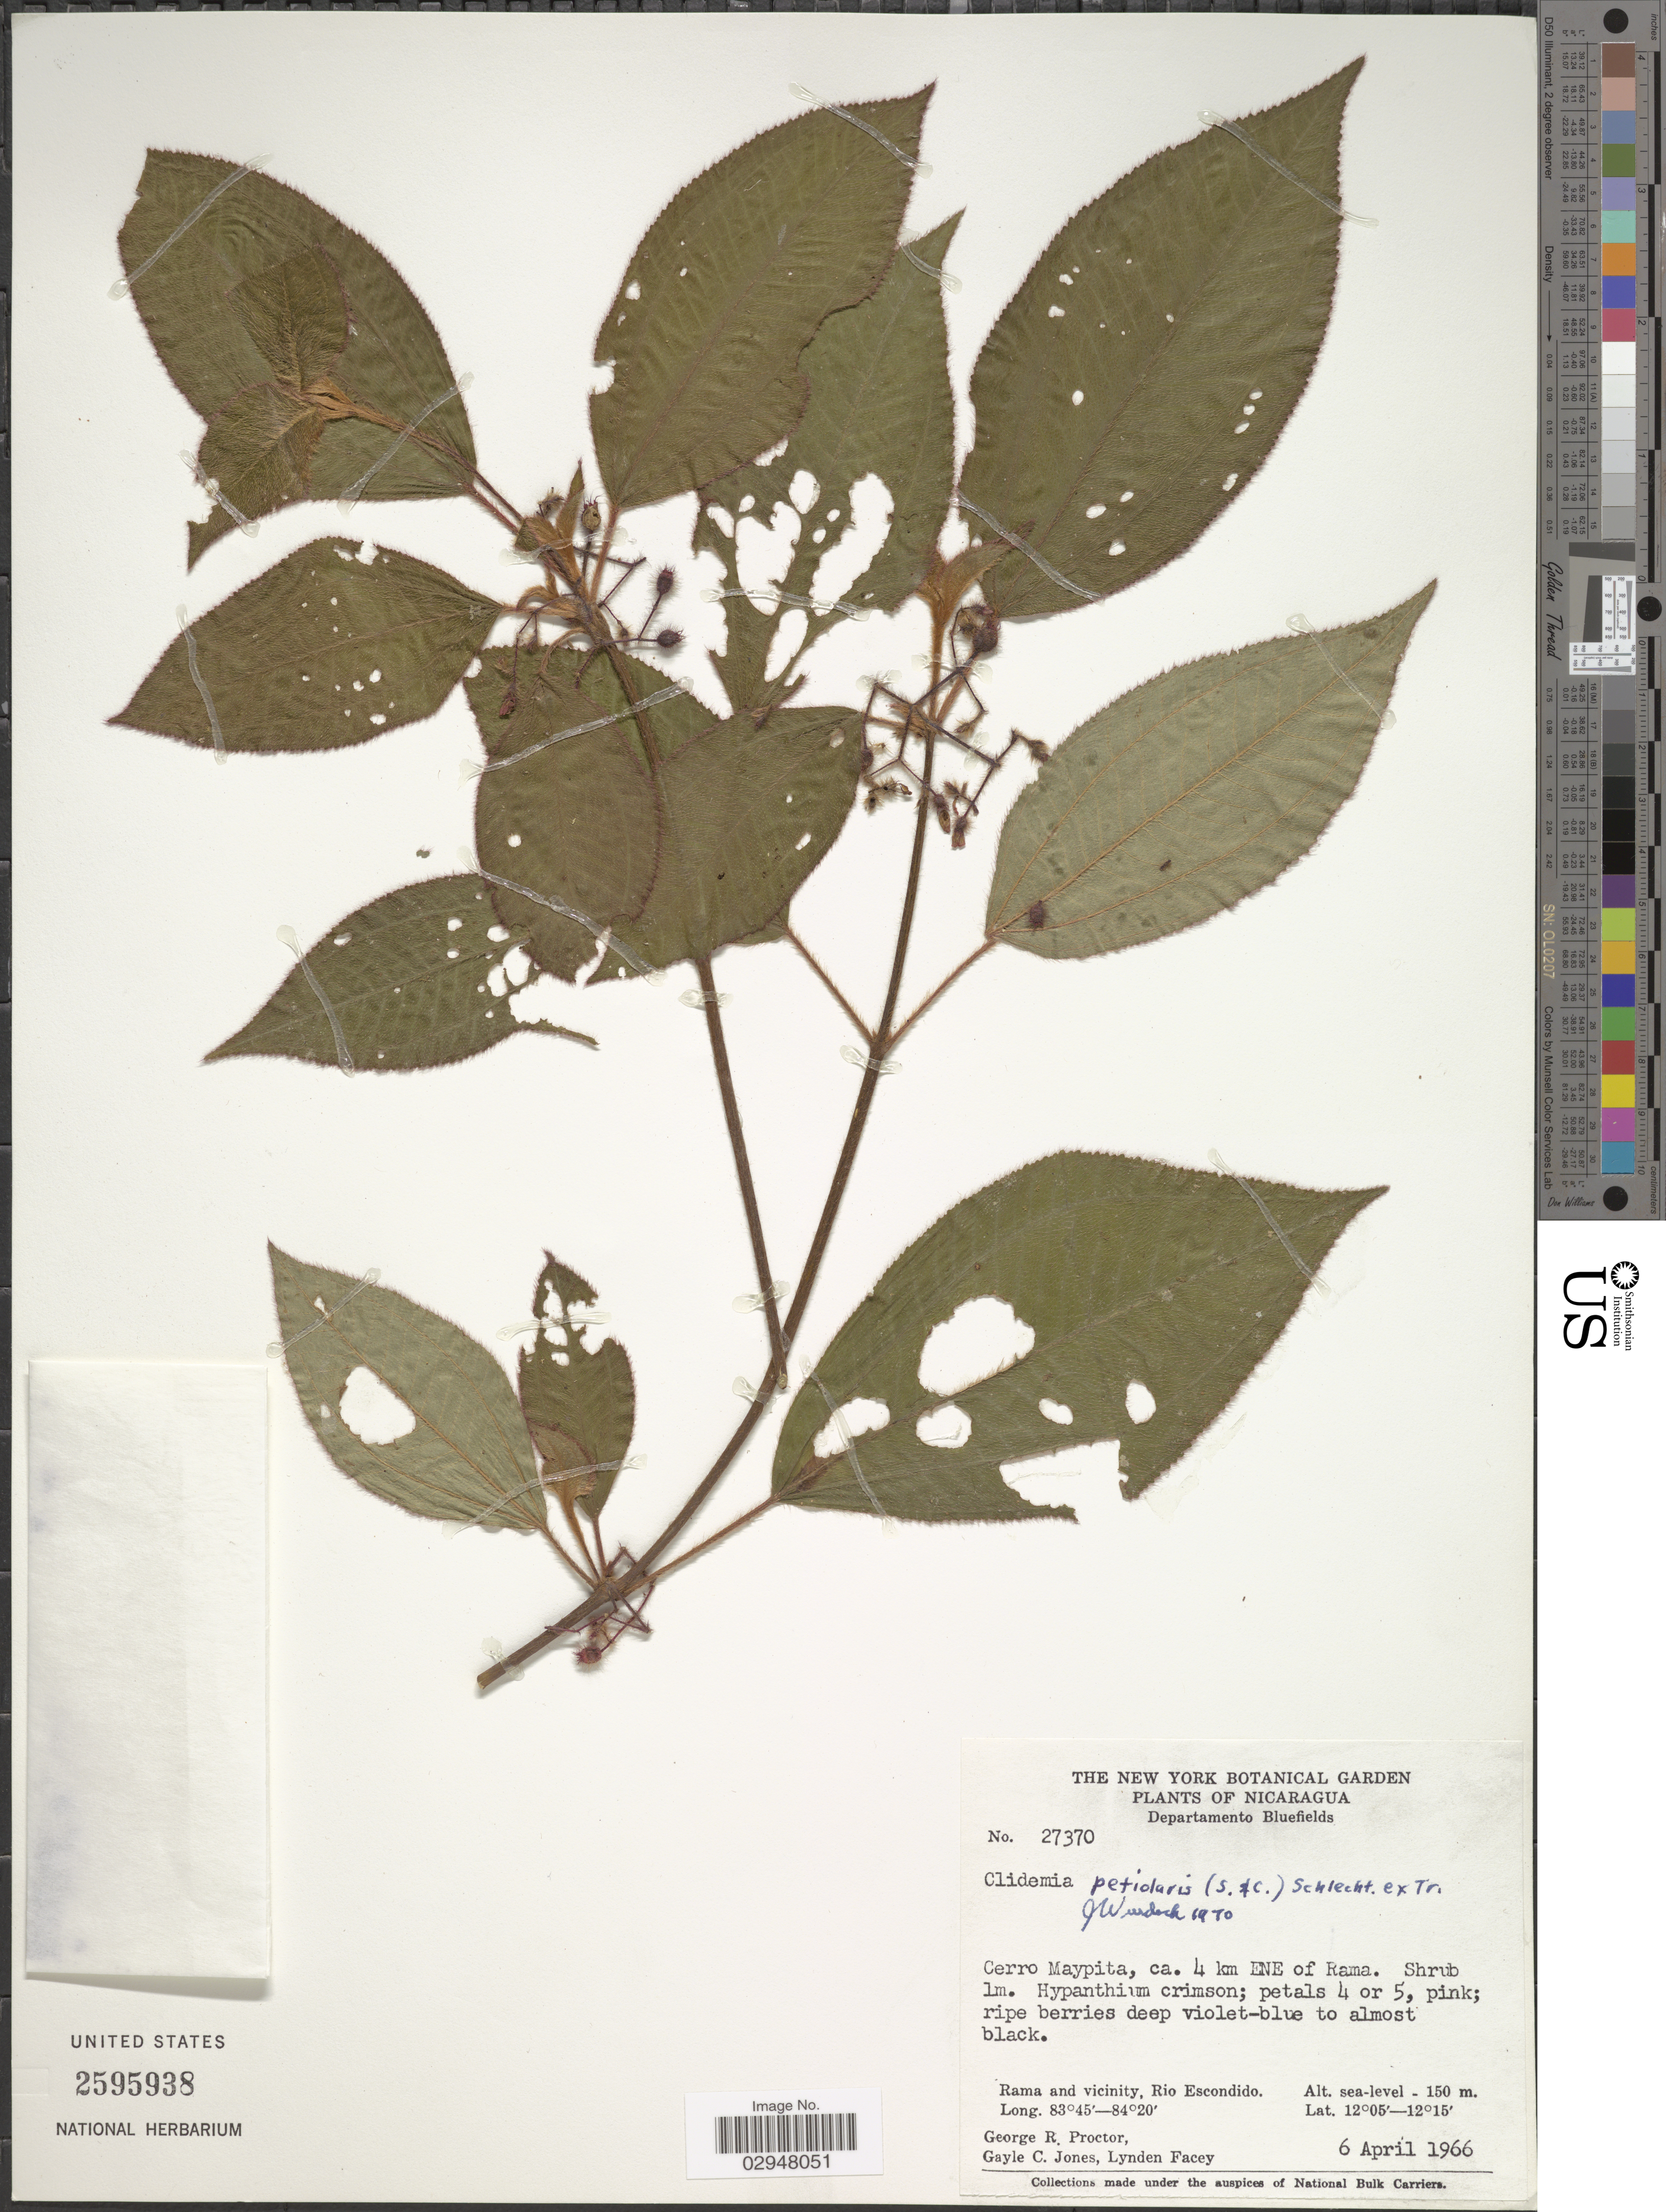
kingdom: Plantae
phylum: Tracheophyta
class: Magnoliopsida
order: Myrtales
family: Melastomataceae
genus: Clidemia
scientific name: Clidemia petiolaris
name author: (Schltdl. & Cham.) Schltdl. ex Triana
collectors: G. R. Proctor, G. C. Jones & L. Facey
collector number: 27370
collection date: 1966-04-06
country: Nicaragua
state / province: Atlantico Sur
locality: Departamento Bluefields, Cerro Maypita, ca. 4 km ENE of Rama, Rama and vicinity, Rio Escondido.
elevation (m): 0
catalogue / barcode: US 2595938